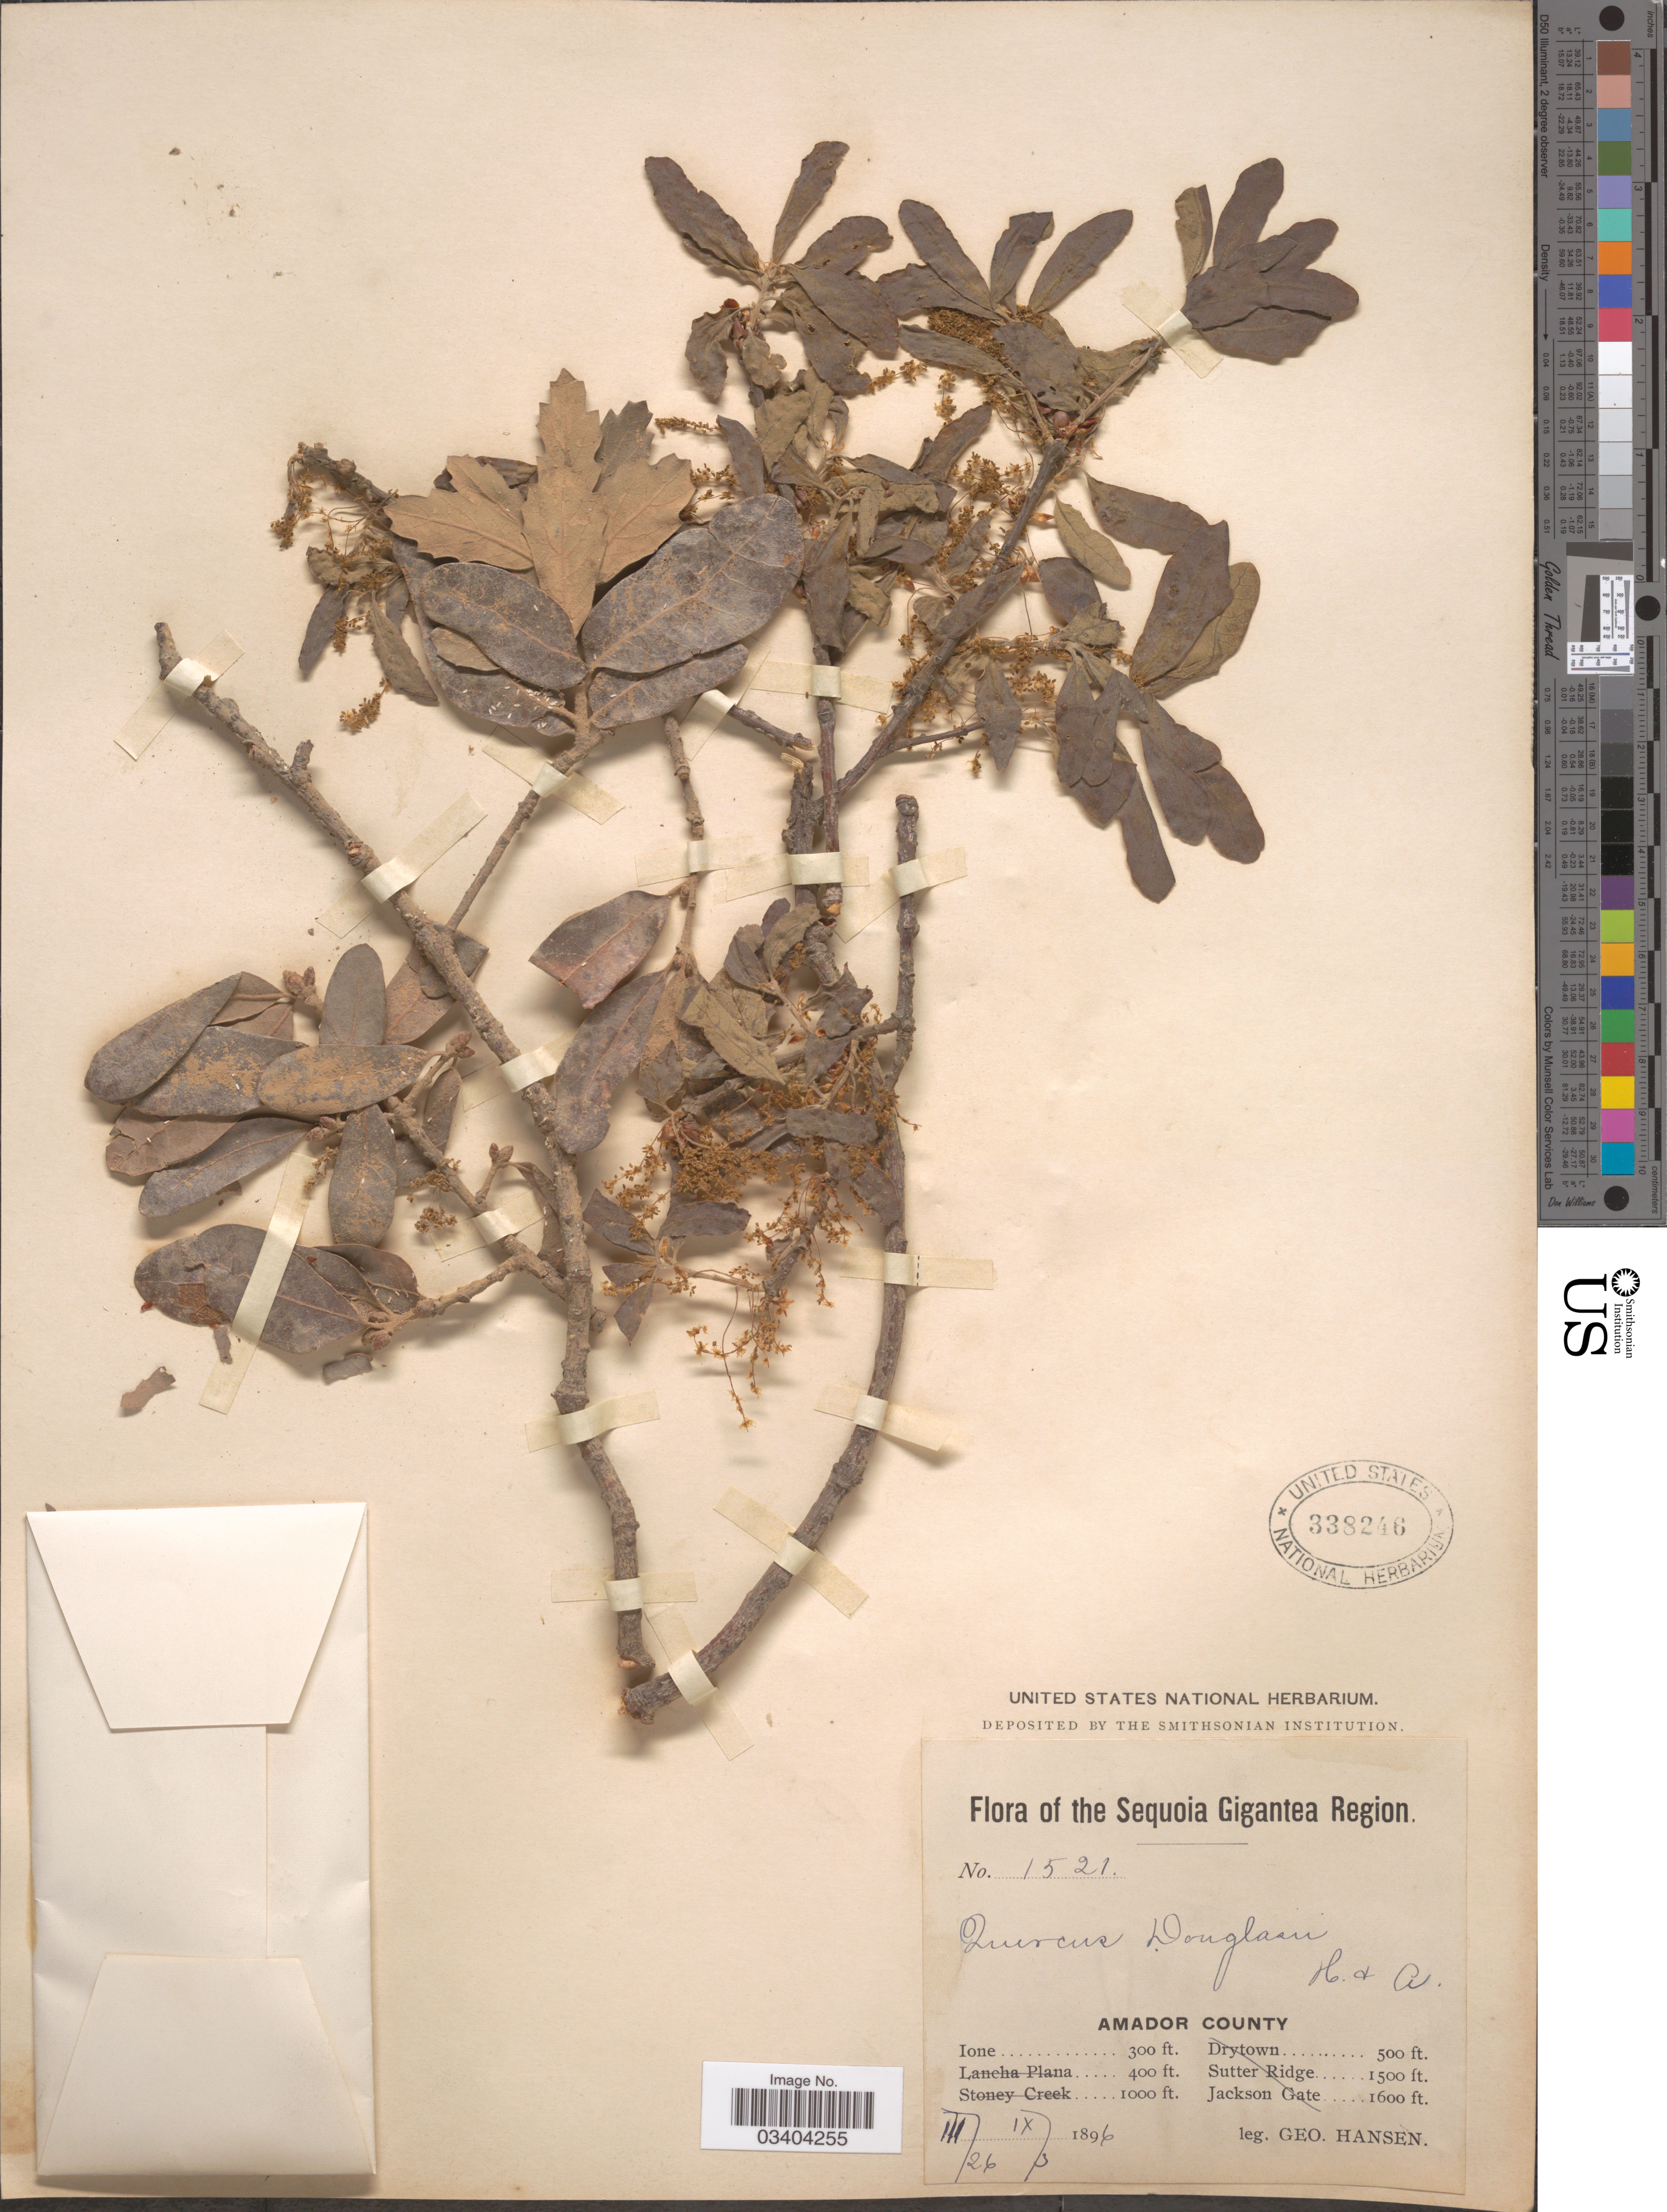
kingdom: Plantae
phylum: Tracheophyta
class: Magnoliopsida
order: Fagales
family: Fagaceae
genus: Quercus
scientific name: Quercus douglasii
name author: Hook. & Arn.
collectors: G. Hansen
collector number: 1521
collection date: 1896-03-26/1896-09-03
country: United States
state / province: California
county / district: Amador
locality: Sequoia Gigantea Region. Amador County. Ione.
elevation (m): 91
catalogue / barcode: US 338246